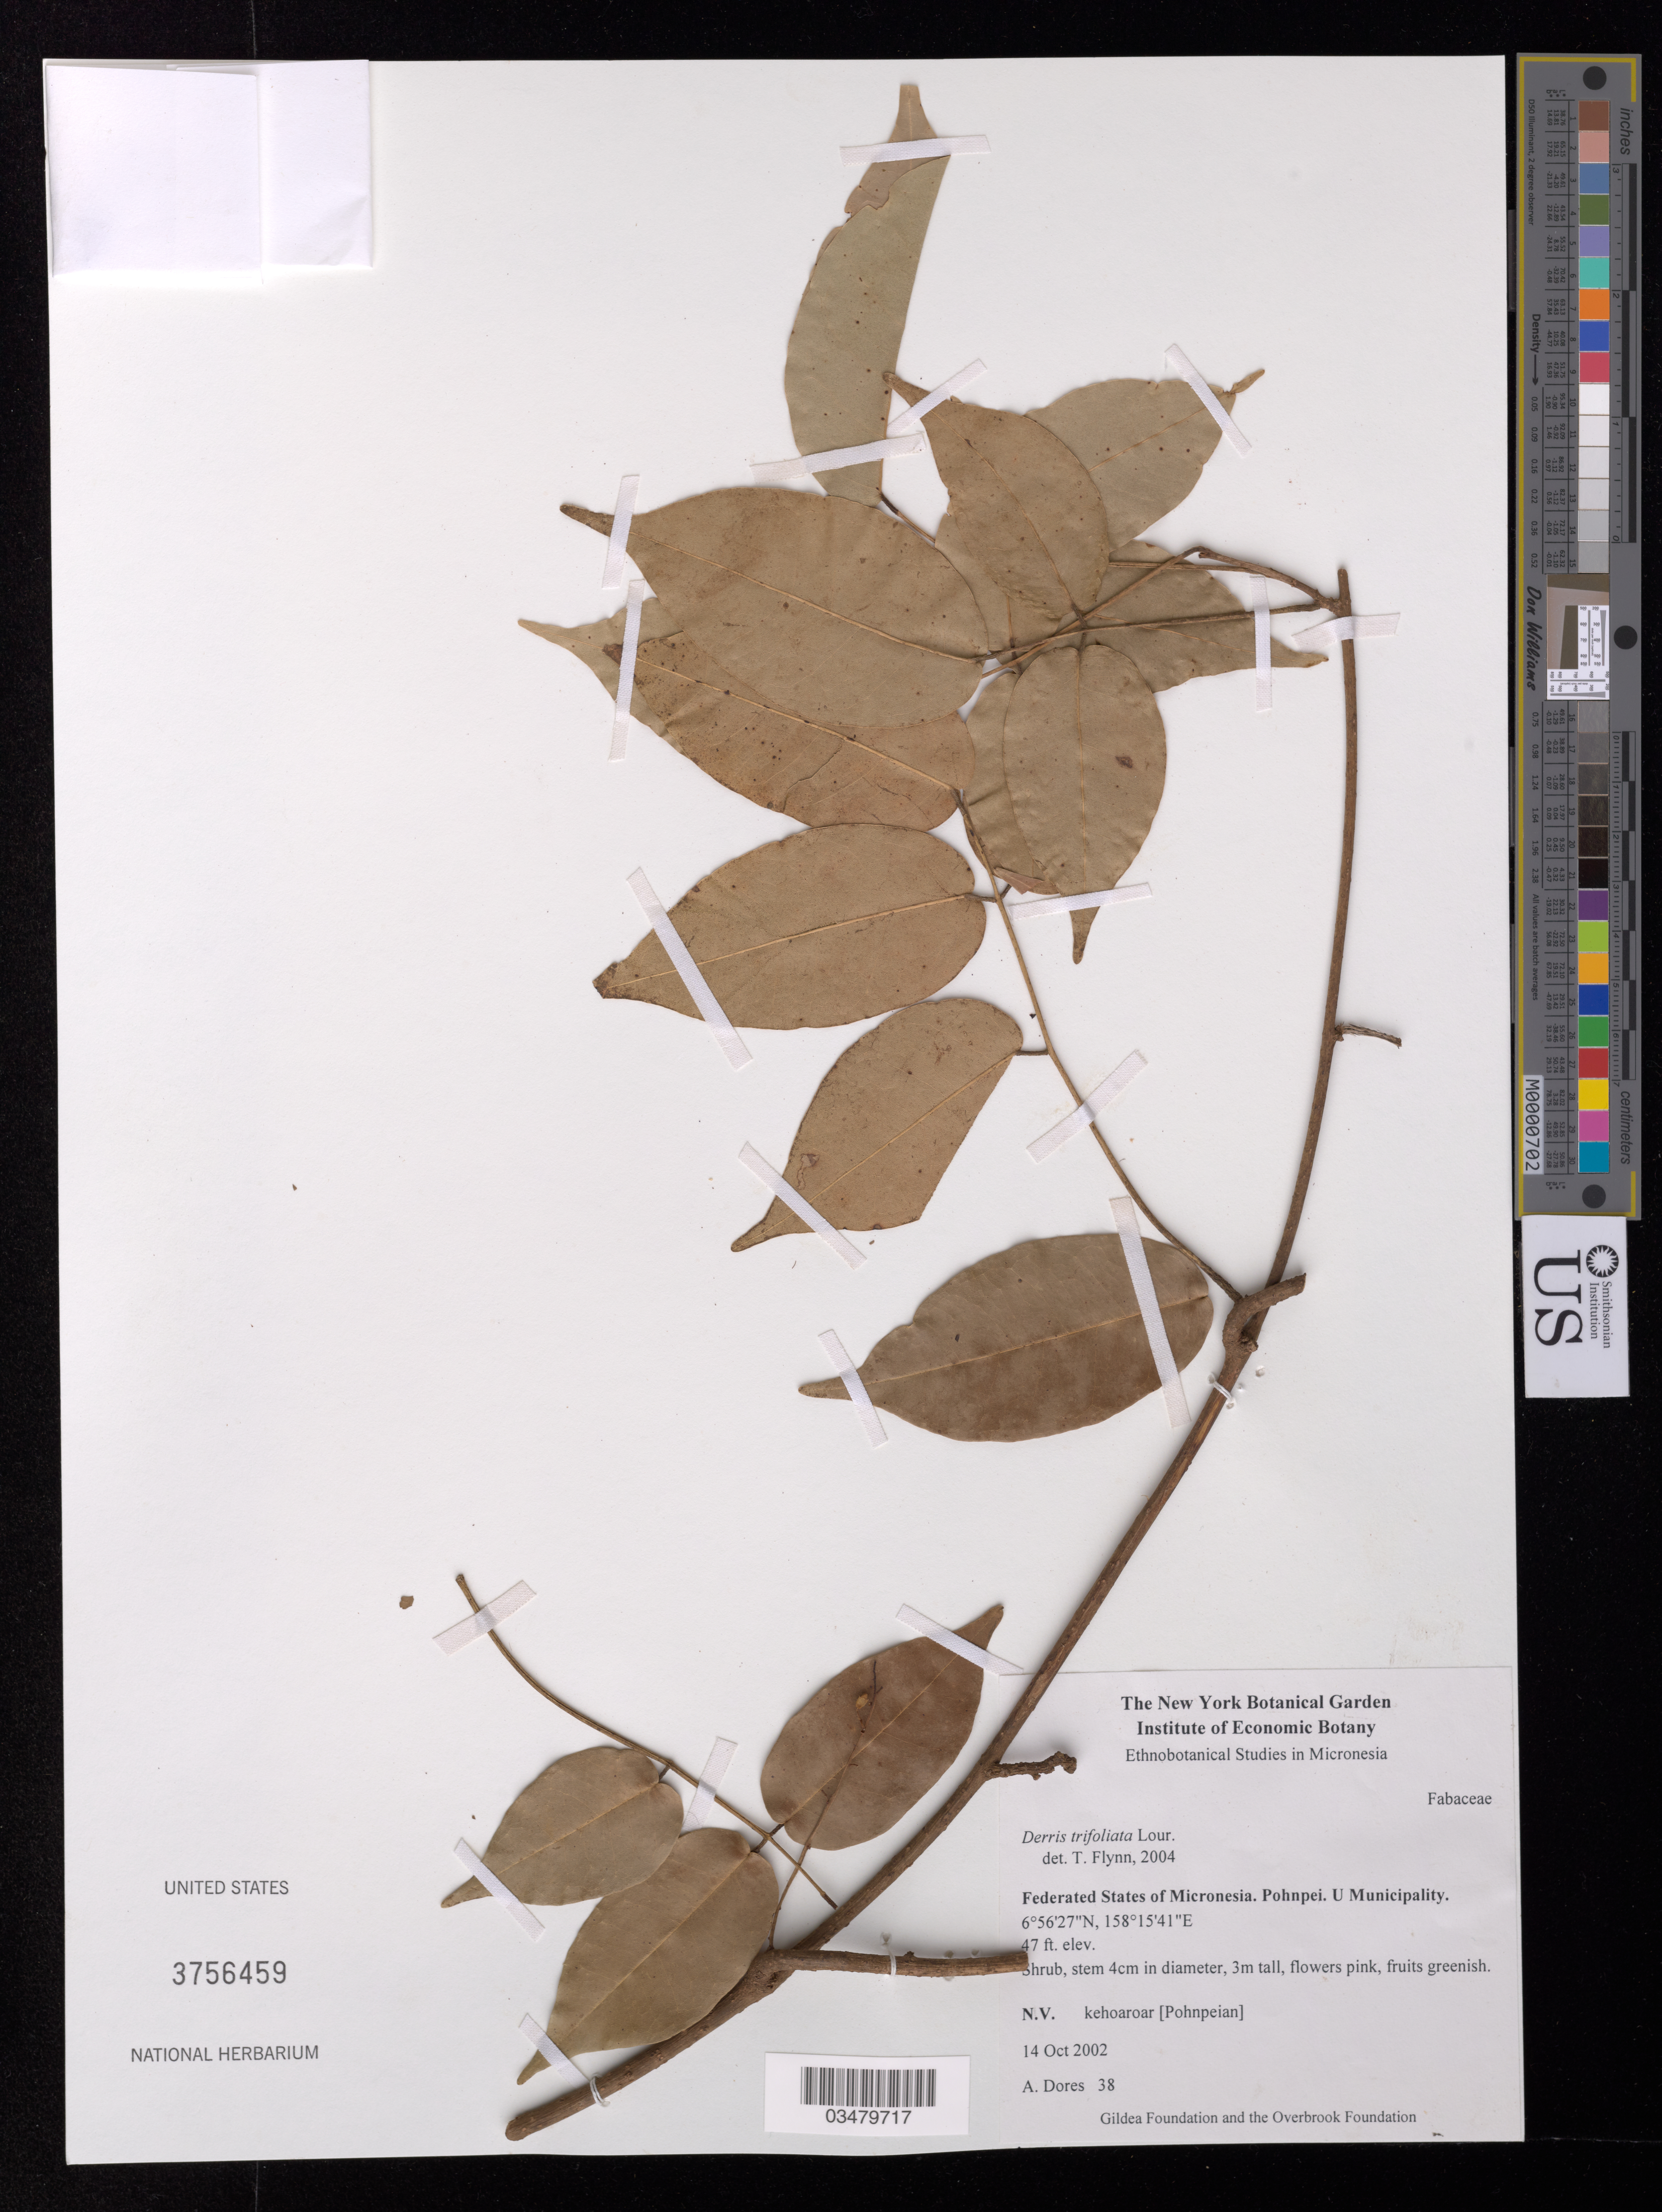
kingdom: Plantae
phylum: Tracheophyta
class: Magnoliopsida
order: Fabales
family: Fabaceae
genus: Derris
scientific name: Derris trifoliata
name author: Lour.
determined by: Flynn, T. W.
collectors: A. Dores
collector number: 38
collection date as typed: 14 Oct 2002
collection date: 2002-10-14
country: Micronesia, Federated States of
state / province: Pohnpei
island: Pohnpei [Ponape]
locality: U Municipality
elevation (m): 14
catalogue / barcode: US 3756469